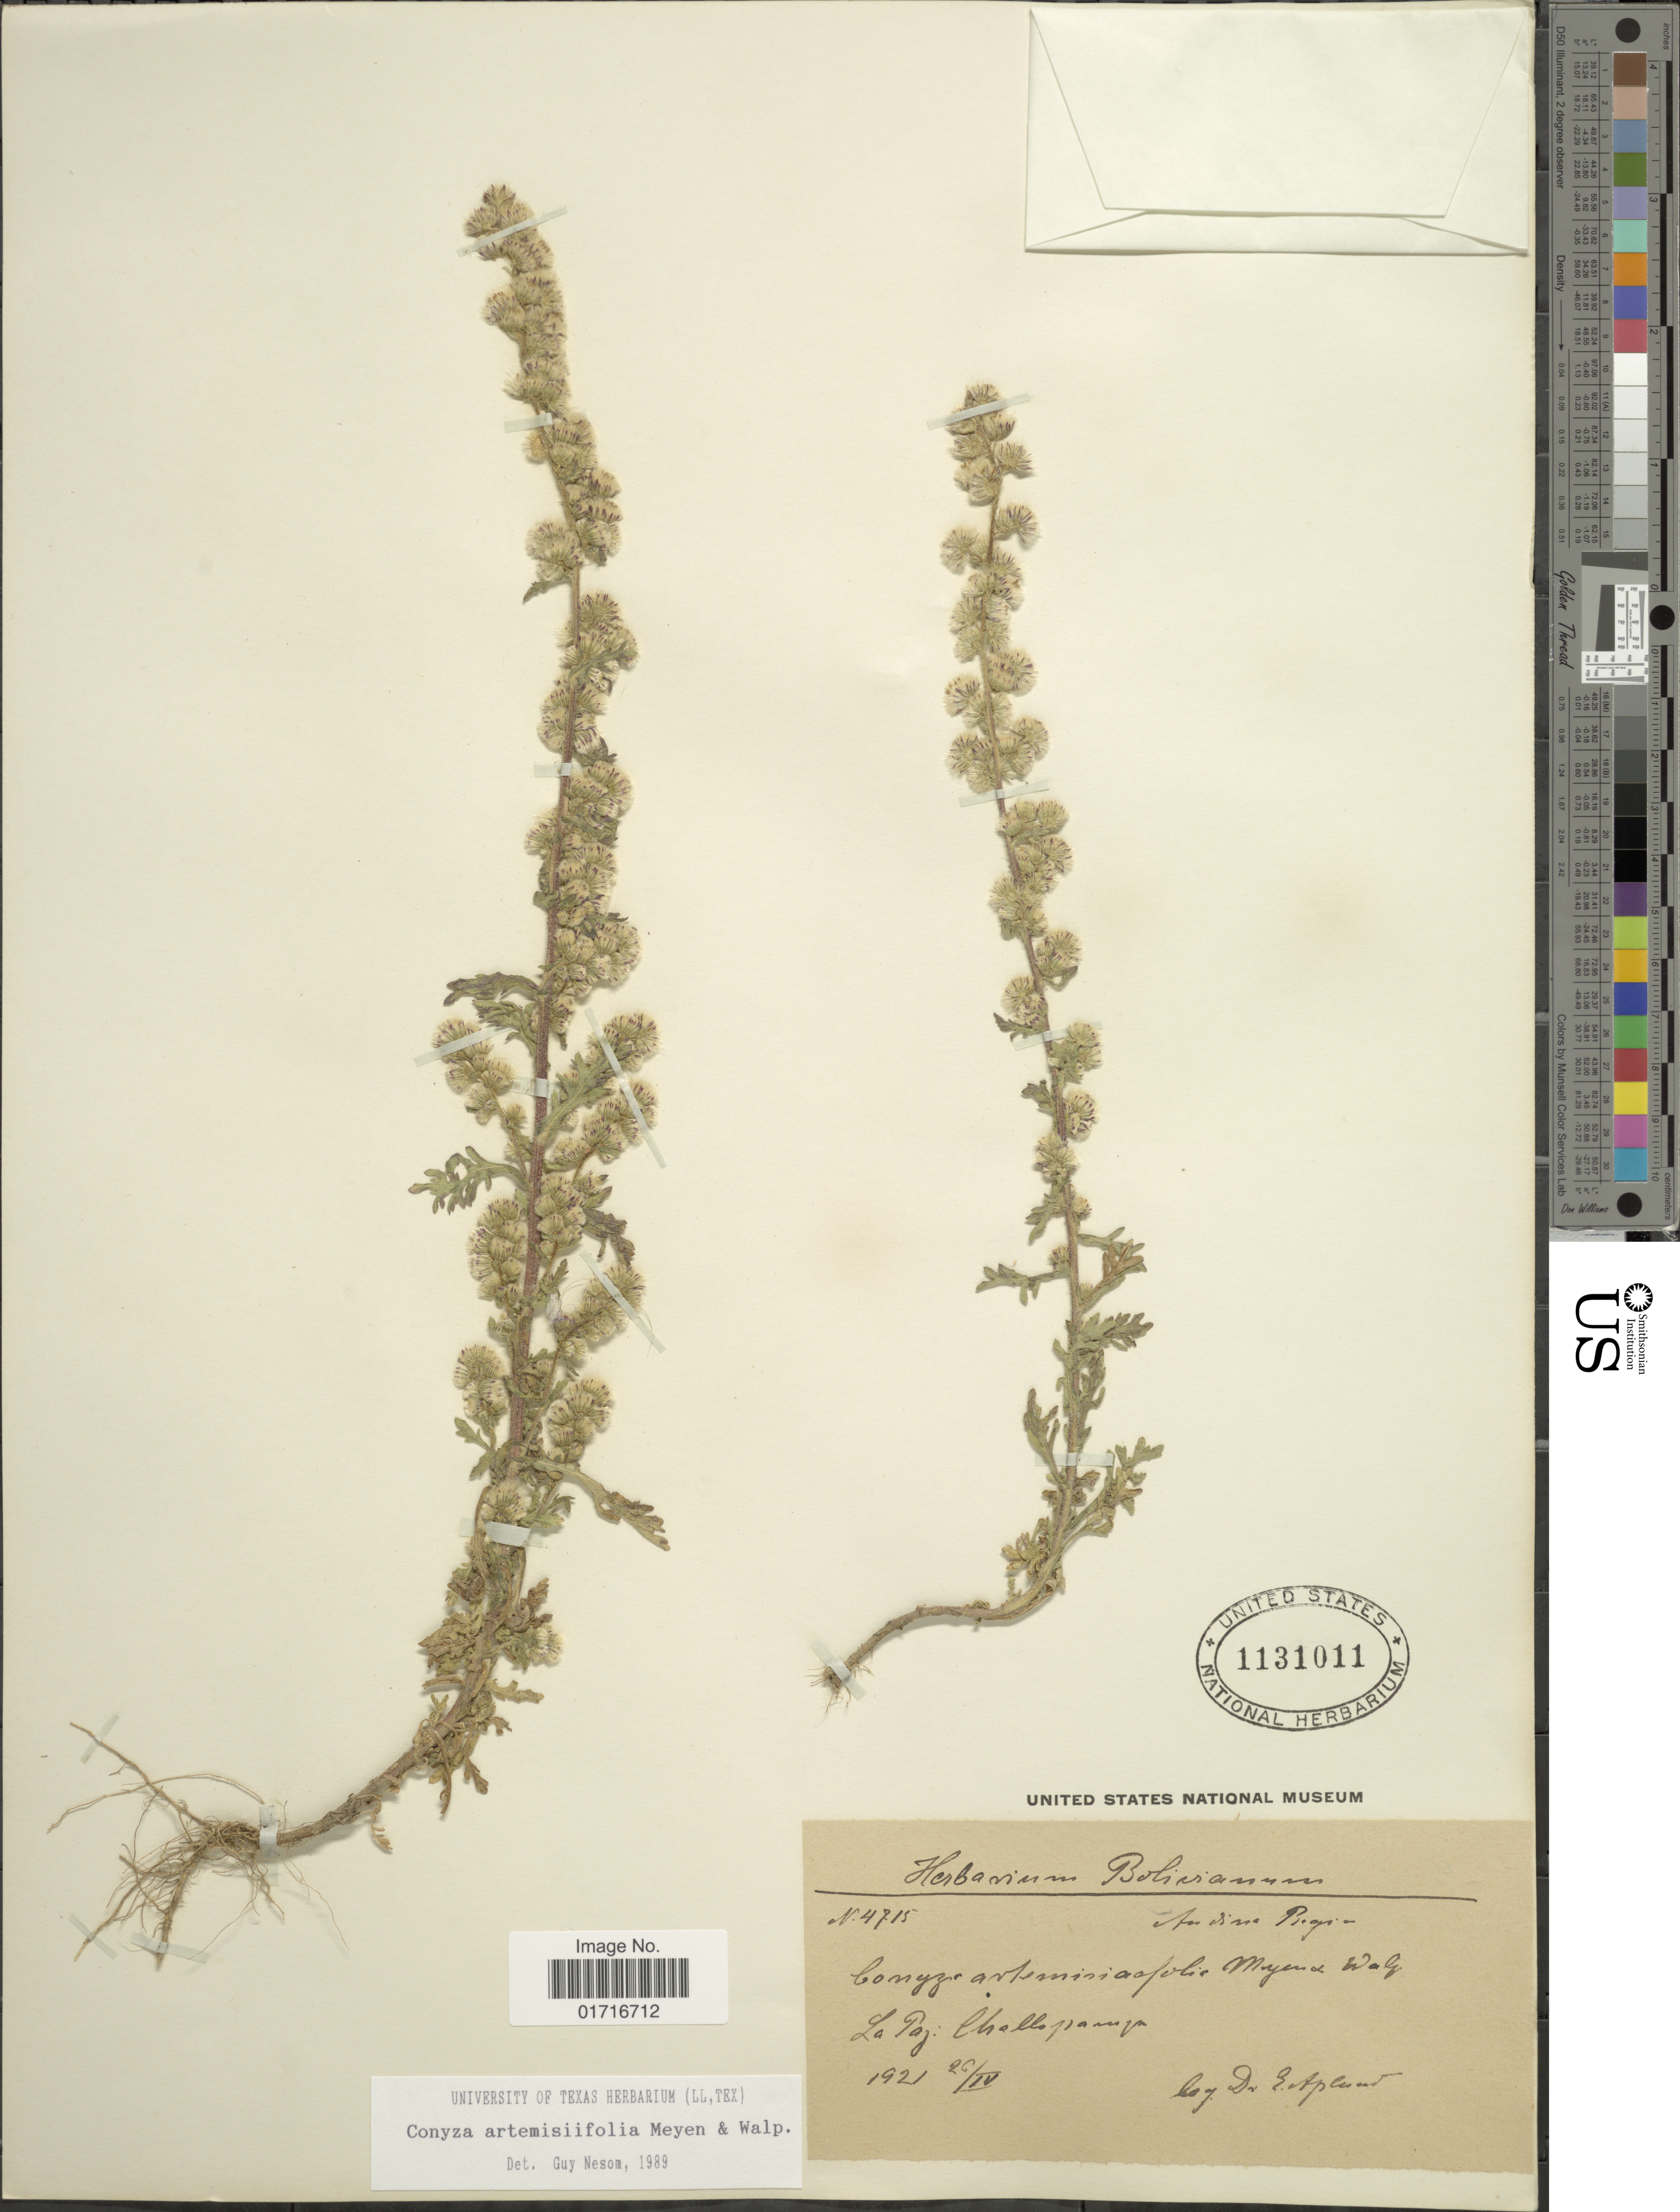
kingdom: Plantae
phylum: Tracheophyta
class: Magnoliopsida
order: Asterales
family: Asteraceae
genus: Conyza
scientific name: Conyza artemisifolia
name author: Meyen & Walp.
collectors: E. Asplund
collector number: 4715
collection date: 1921-04-26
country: Bolivia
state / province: La Paz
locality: La Paz: Challapampa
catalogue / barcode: US 1131011